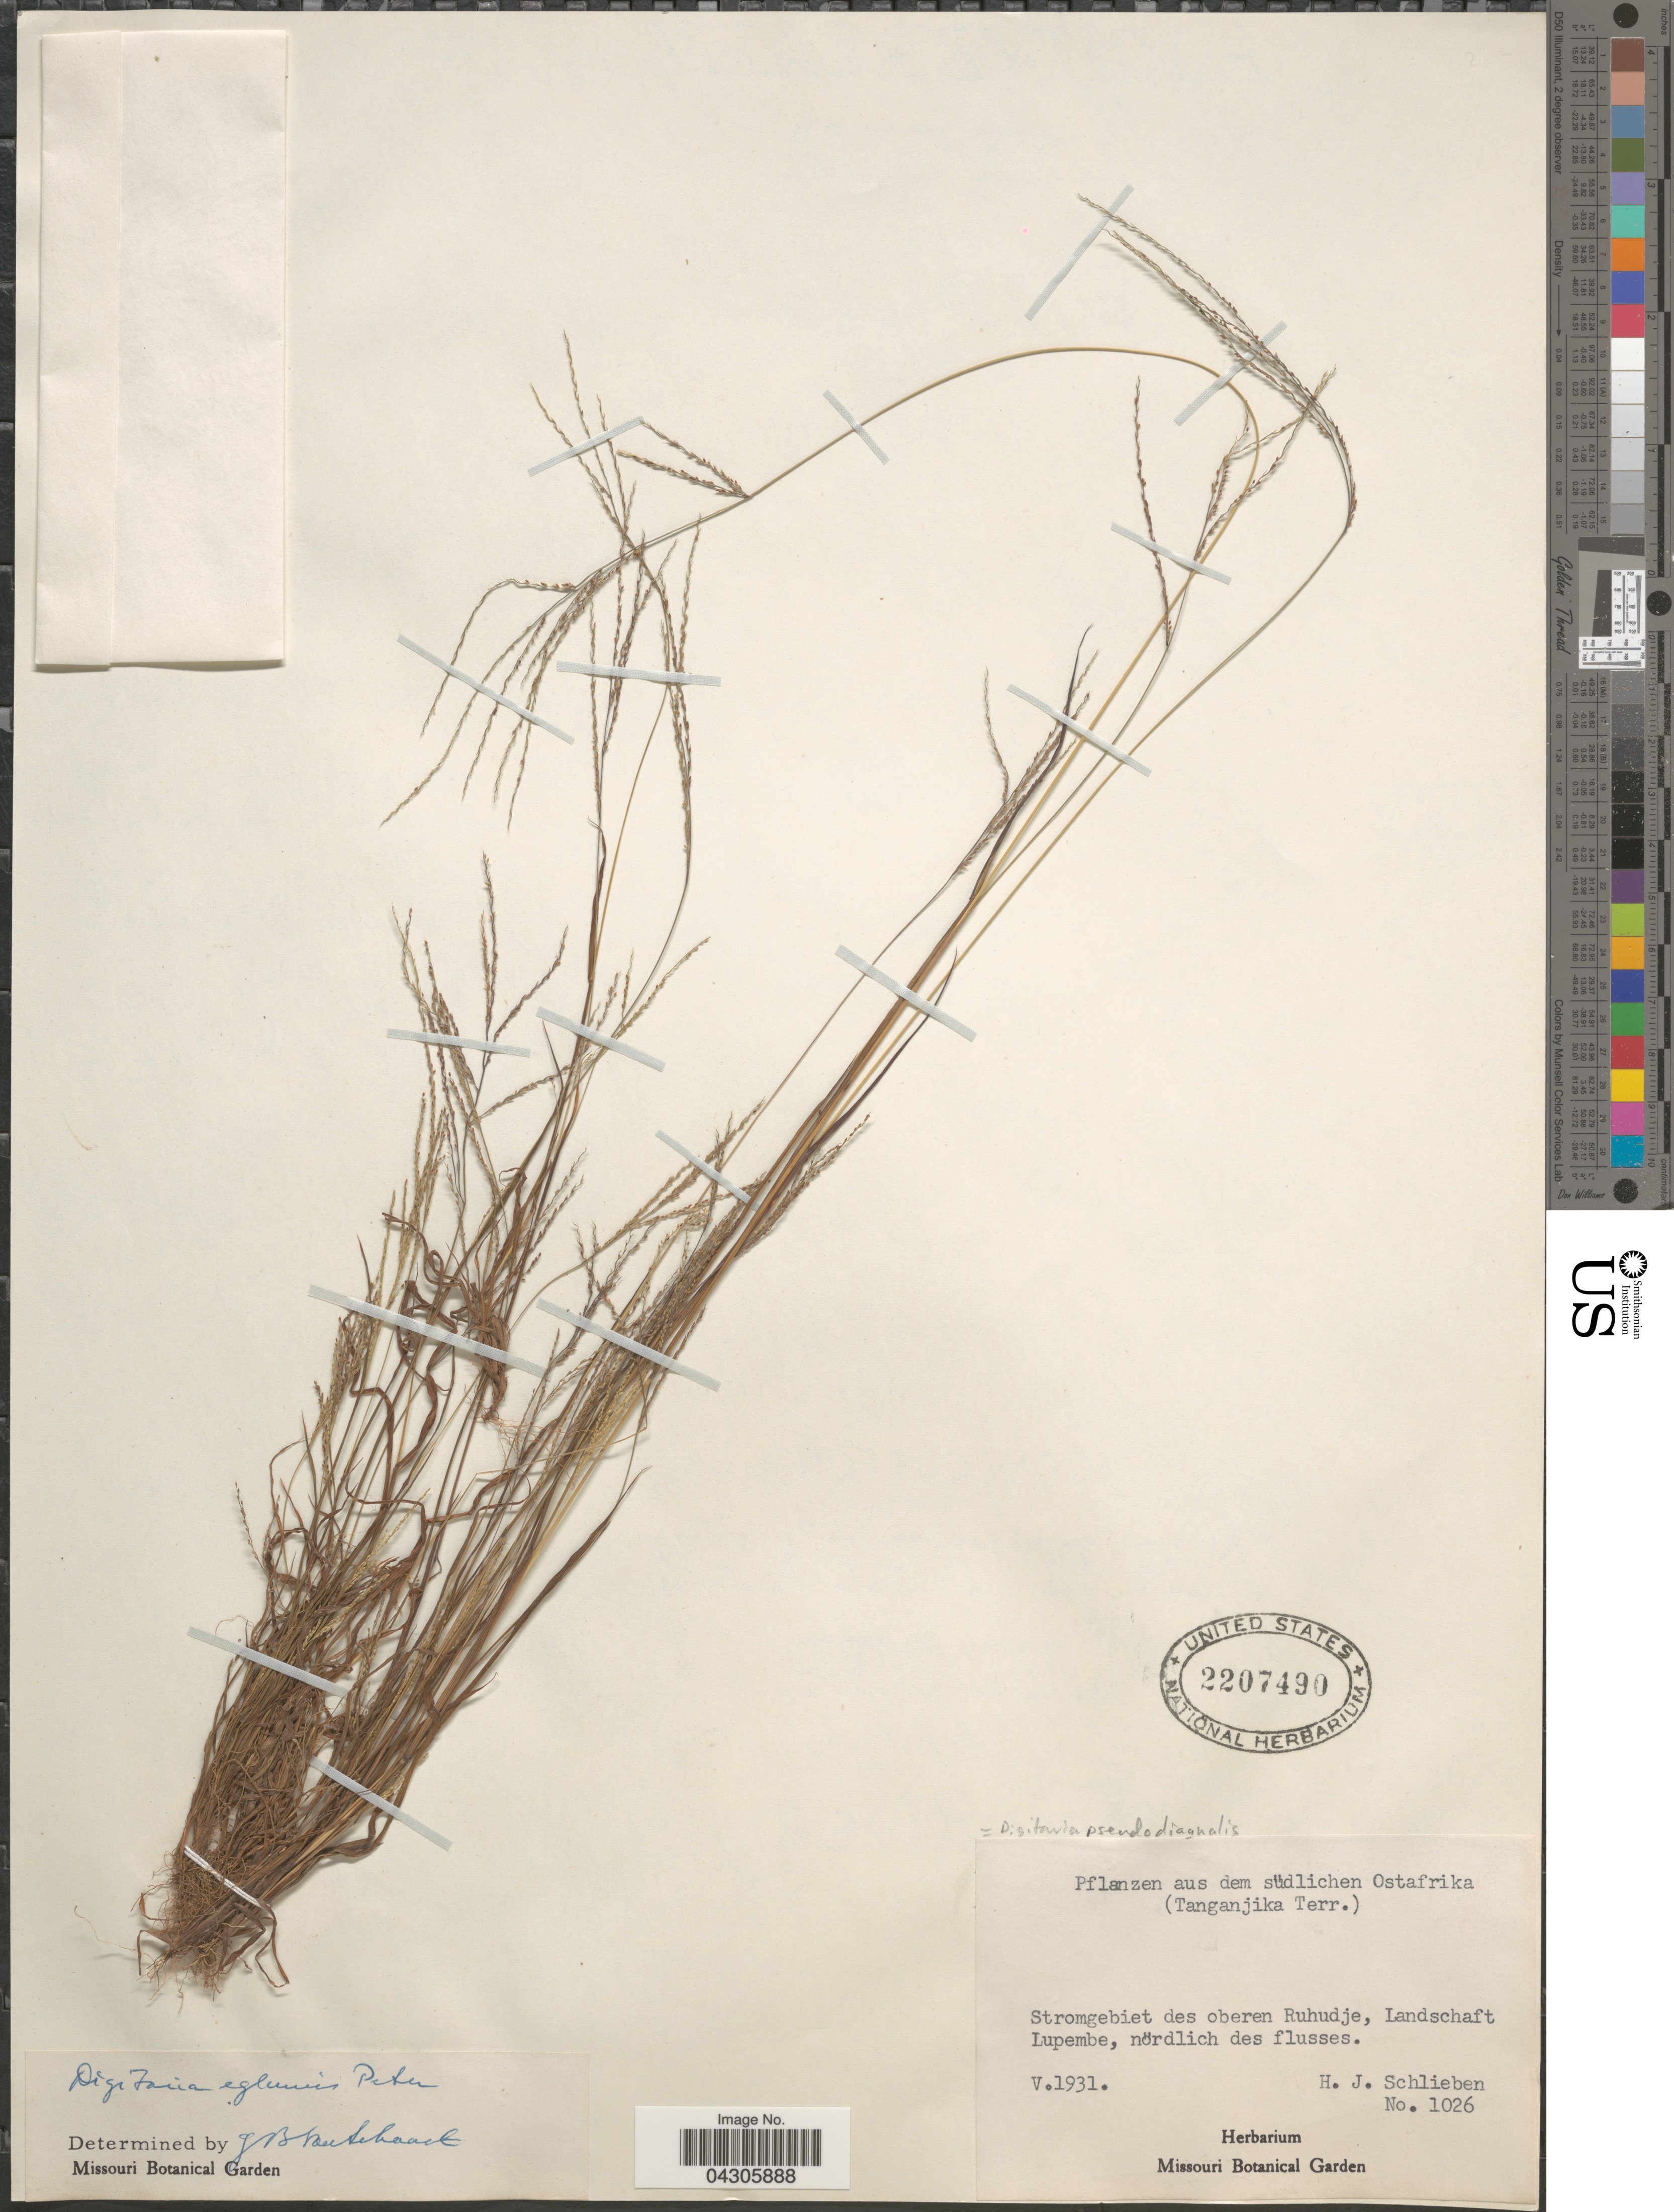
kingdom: Plantae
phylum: Tracheophyta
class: Liliopsida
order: Poales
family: Poaceae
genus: Digitaria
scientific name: Digitaria pseudodiagonalis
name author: Chiov.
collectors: H. J. Schlieben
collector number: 1026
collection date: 1931-05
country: Tanzania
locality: Südlichen Ostafrika (Tanganjika Terr.). Stromgebiet des oberen Ruhudje, Landschaft Lupembe, nördlich des flusses.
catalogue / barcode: US 2207490